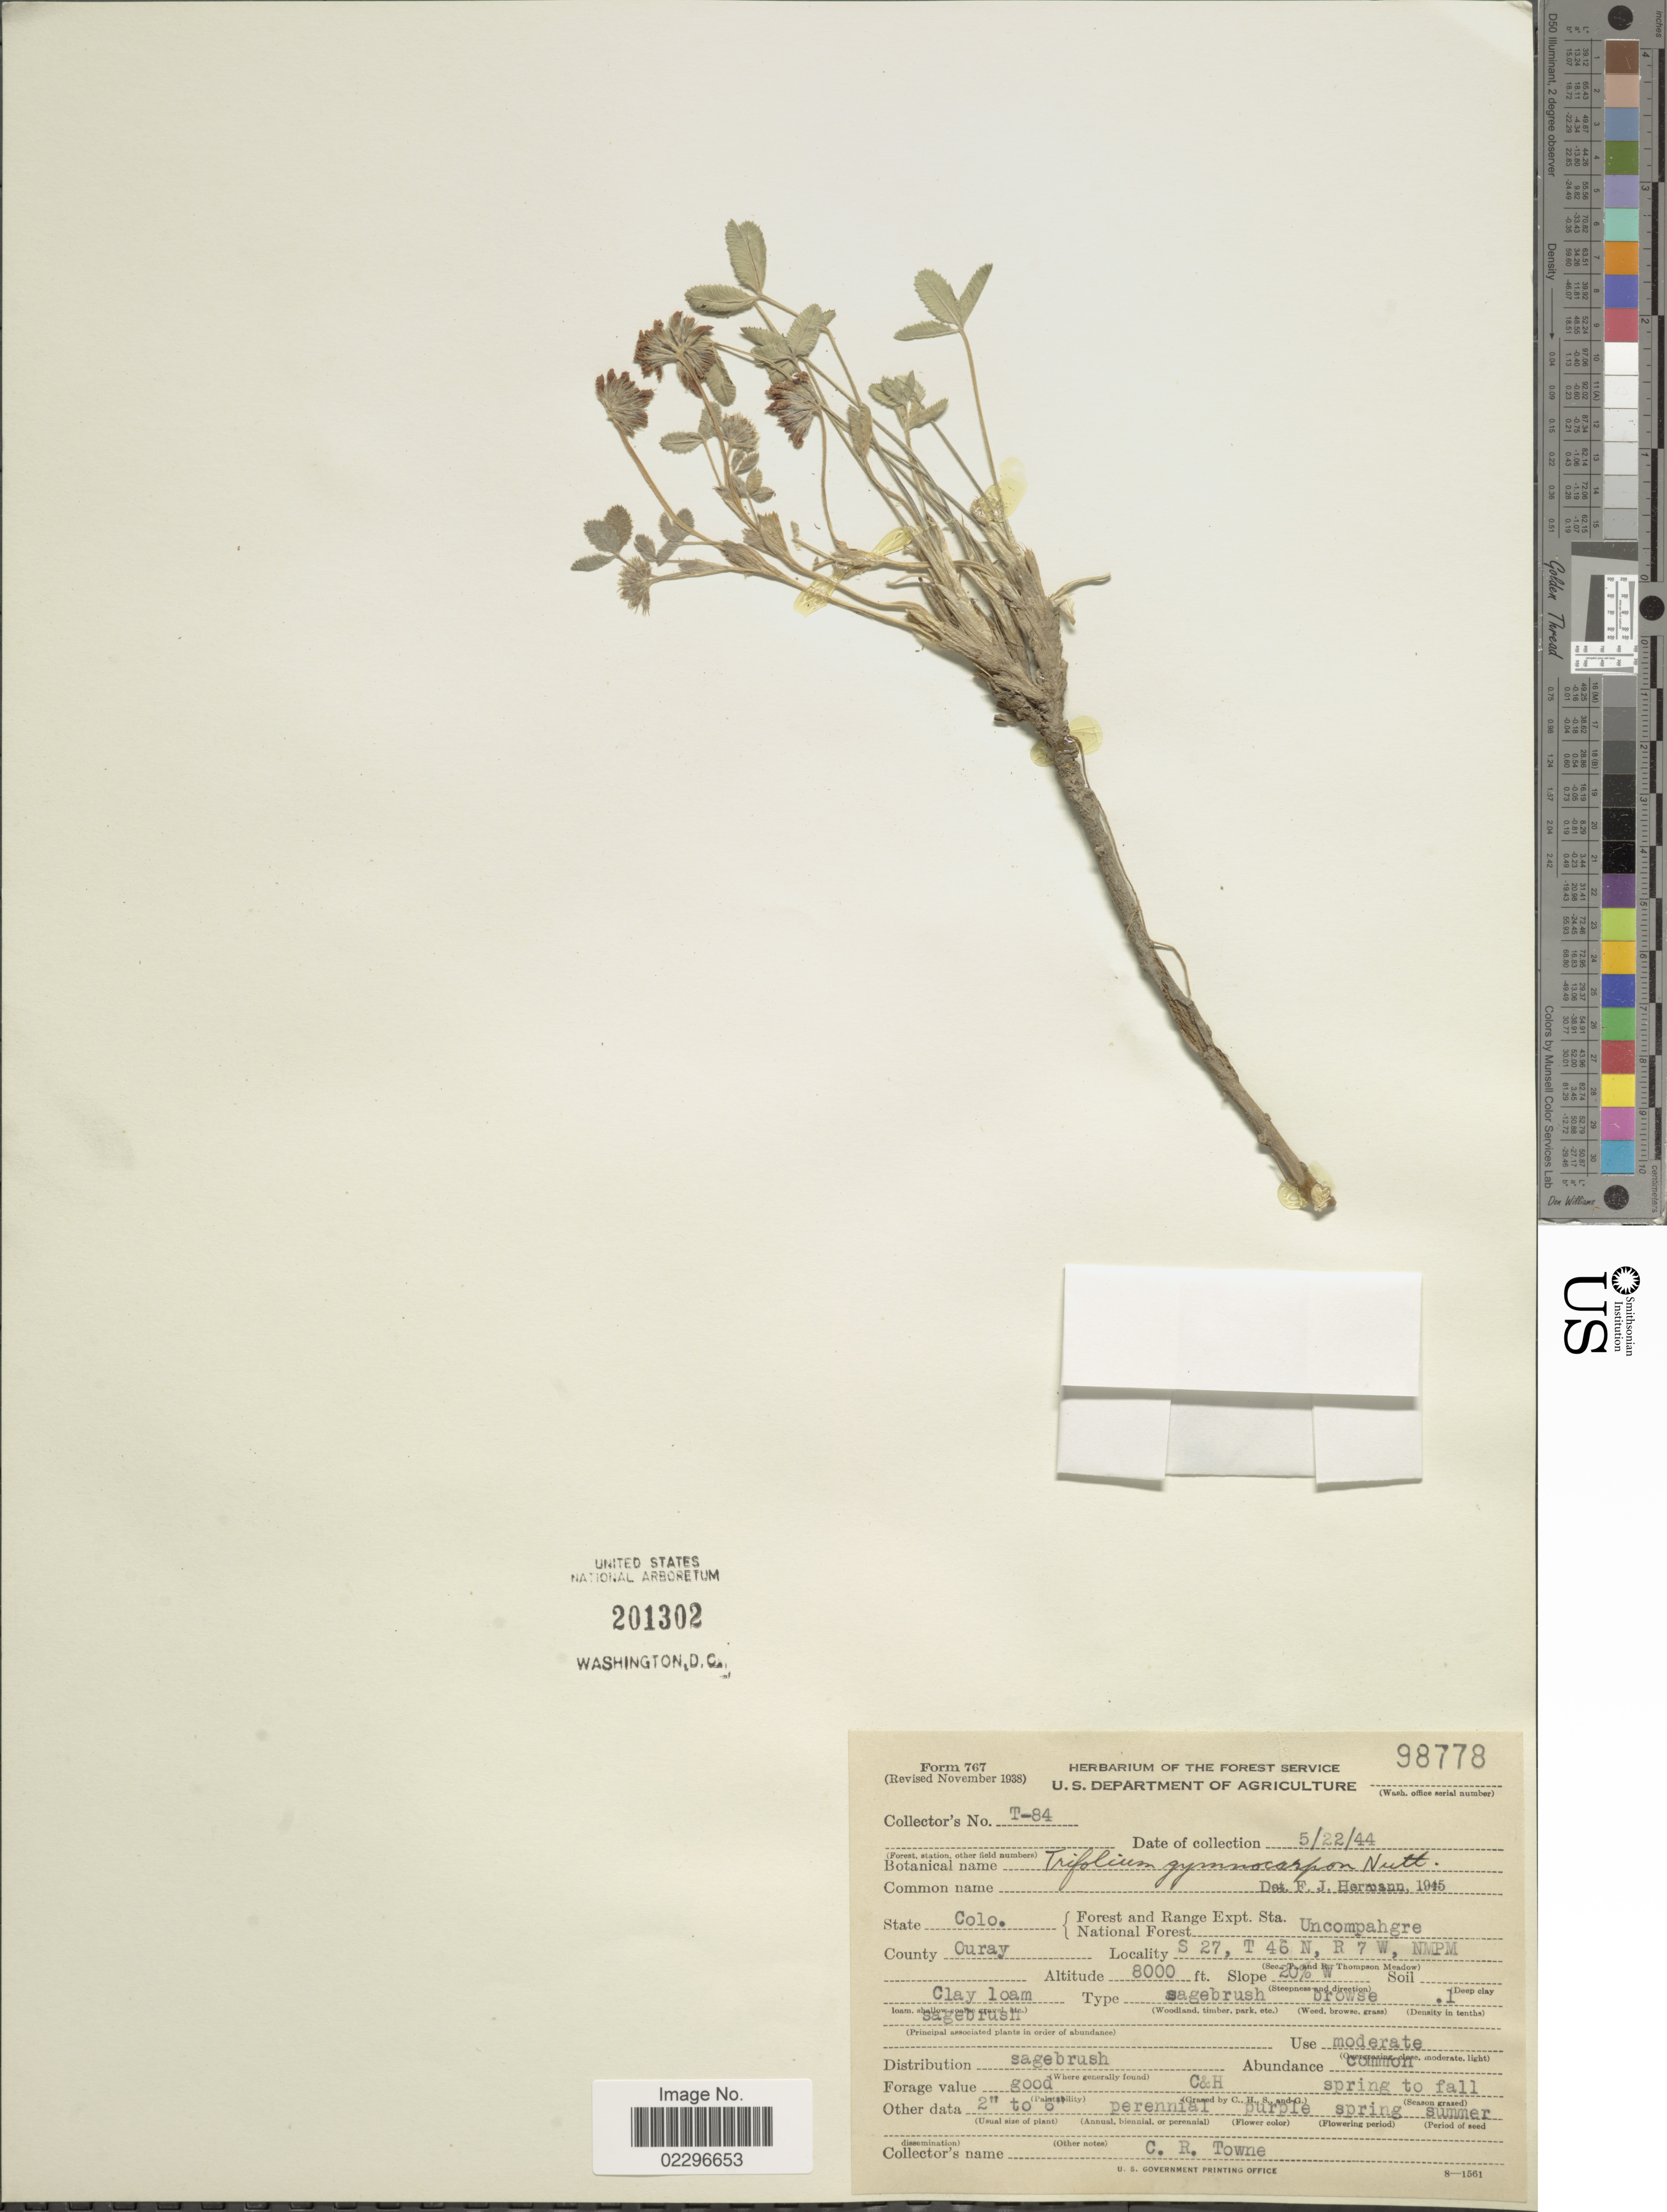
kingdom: Plantae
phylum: Tracheophyta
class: Magnoliopsida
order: Fabales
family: Fabaceae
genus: Trifolium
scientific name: Trifolium gymnocarpon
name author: Nutt.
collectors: C. Towne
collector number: T-84/98778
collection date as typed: Transcribed d/m/y: 22/5/44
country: United States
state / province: Colorado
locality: Colo. Ouray County. S 27, T 46 N, R 7 W, NMPM.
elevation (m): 2438